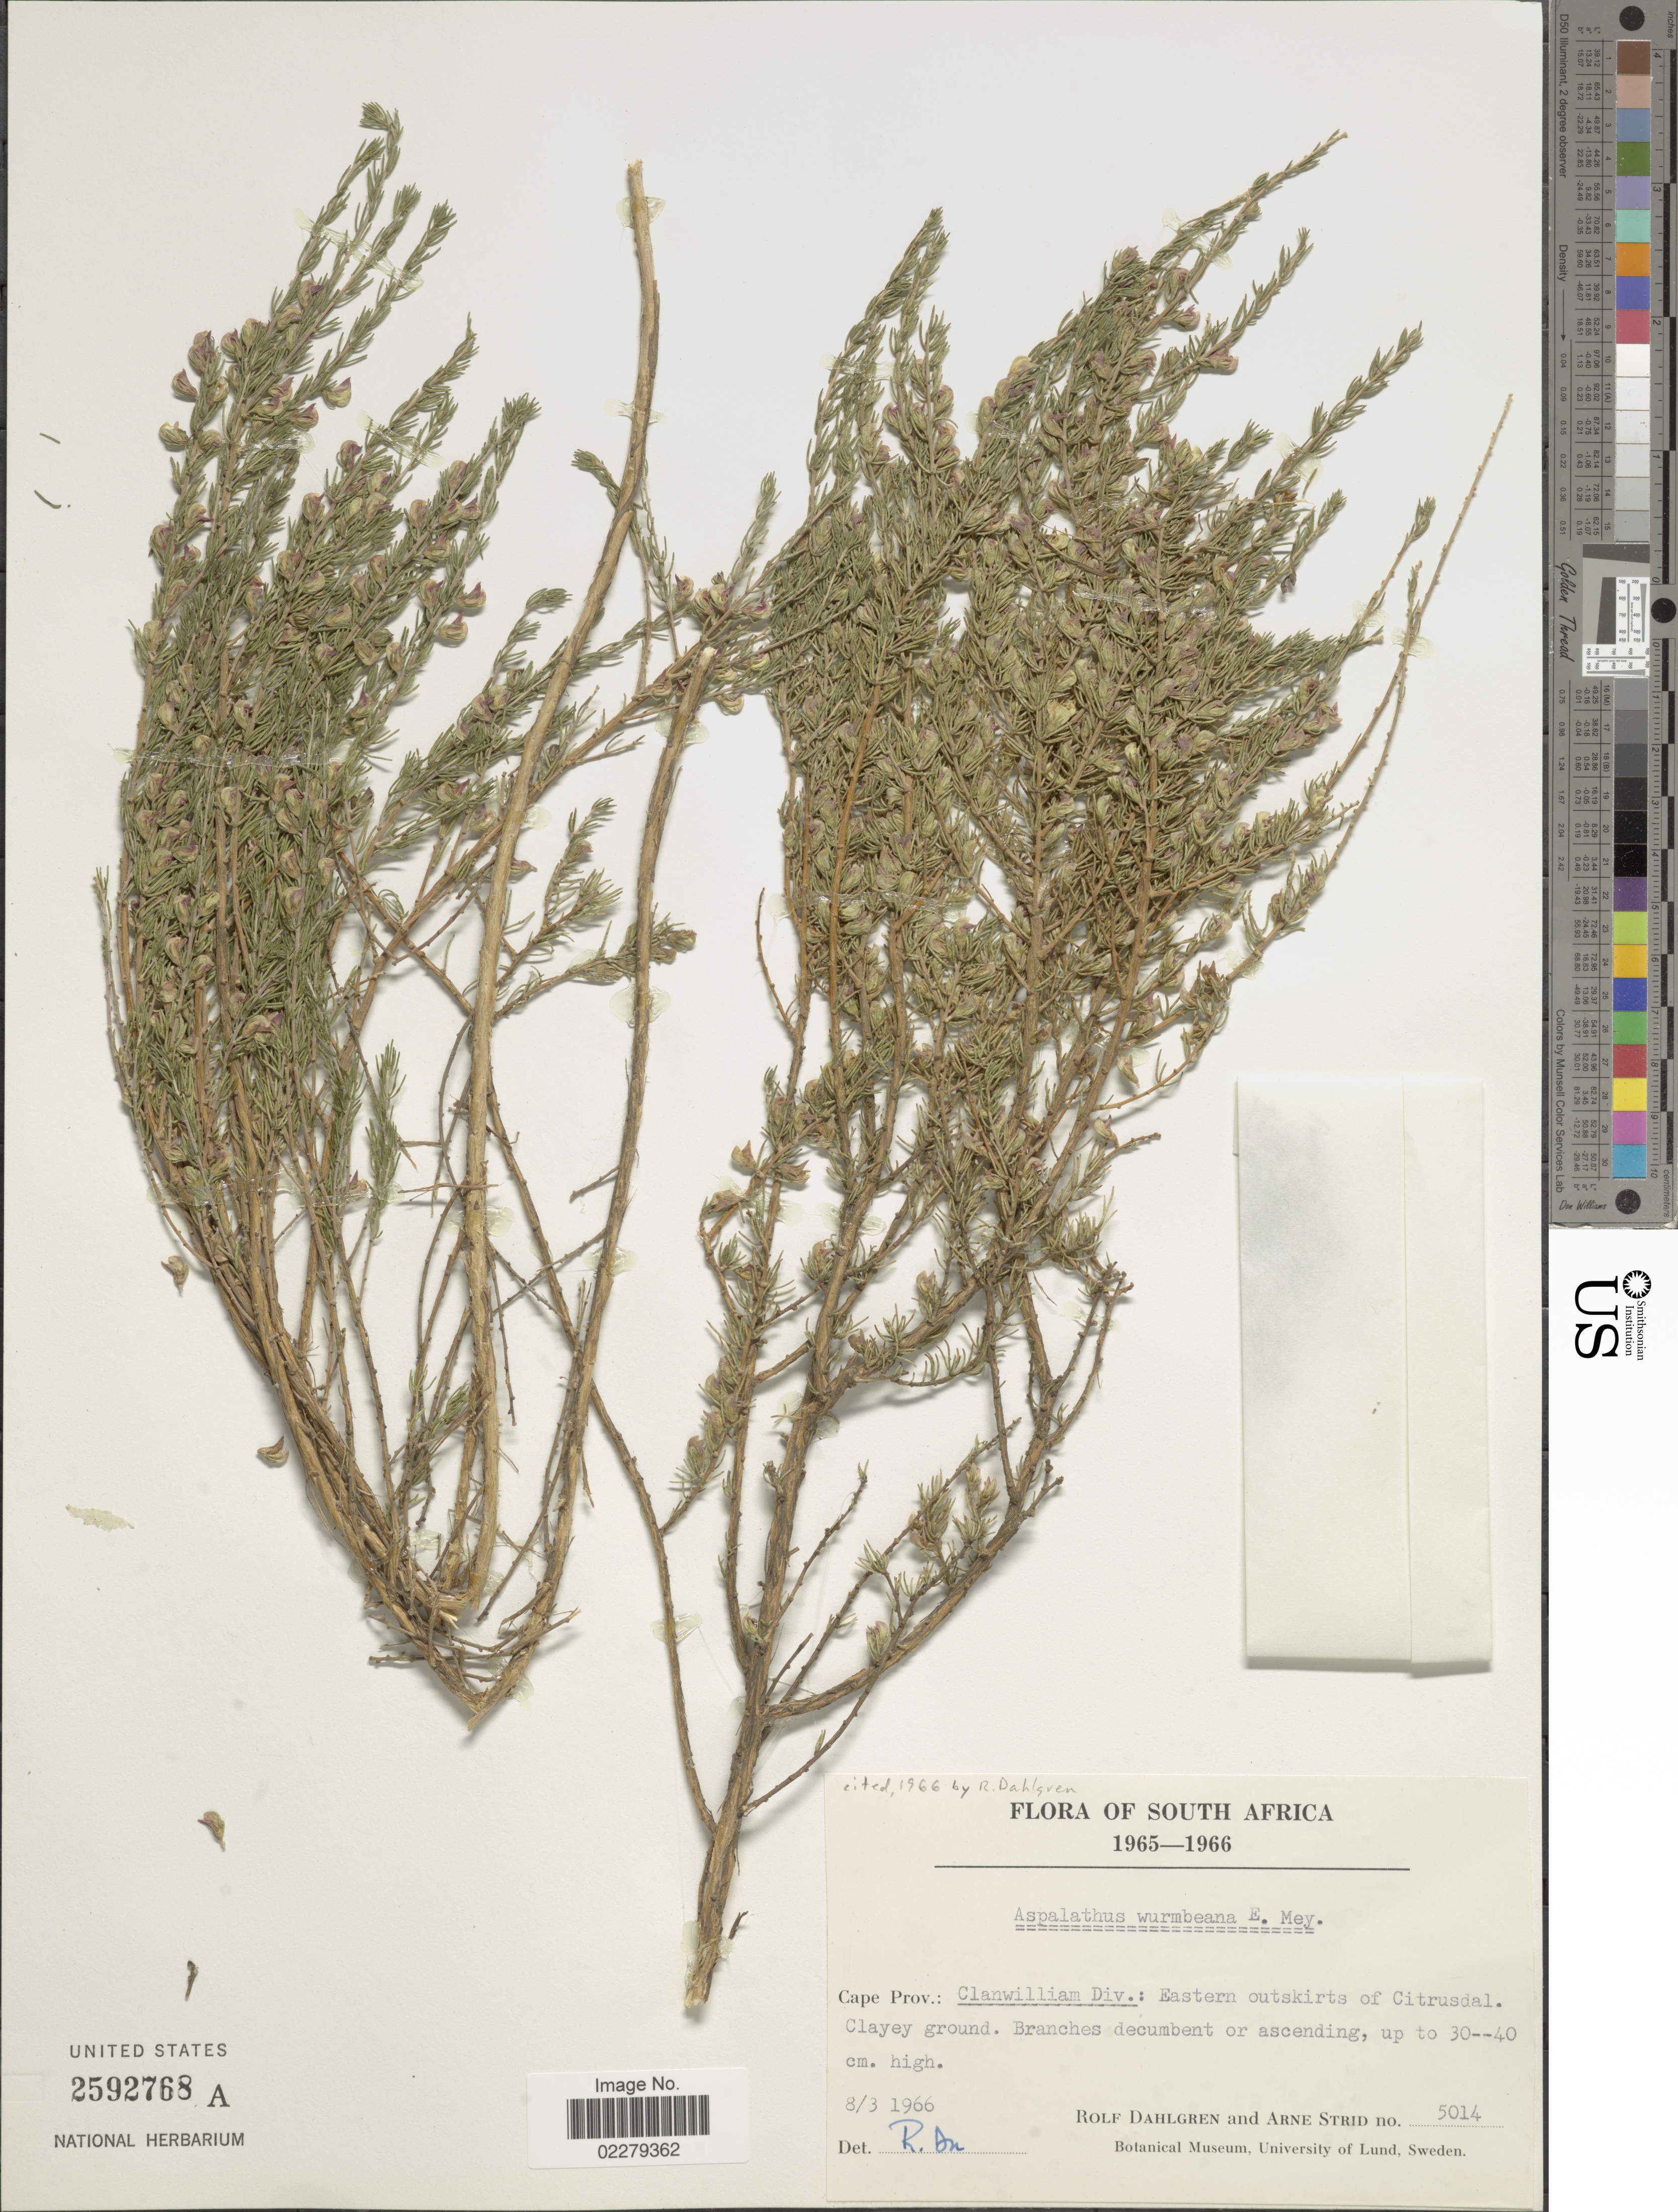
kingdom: Plantae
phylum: Tracheophyta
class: Magnoliopsida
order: Fabales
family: Fabaceae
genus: Aspalathus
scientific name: Aspalathus wurmbeana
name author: E. Mey.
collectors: R. Dahlgren & A. Strid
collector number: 5014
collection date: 1966-03-08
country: South Africa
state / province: Western Cape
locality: Clanwilliam Div.: Eastern outskirts of Citrusdal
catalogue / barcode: US 2592768A